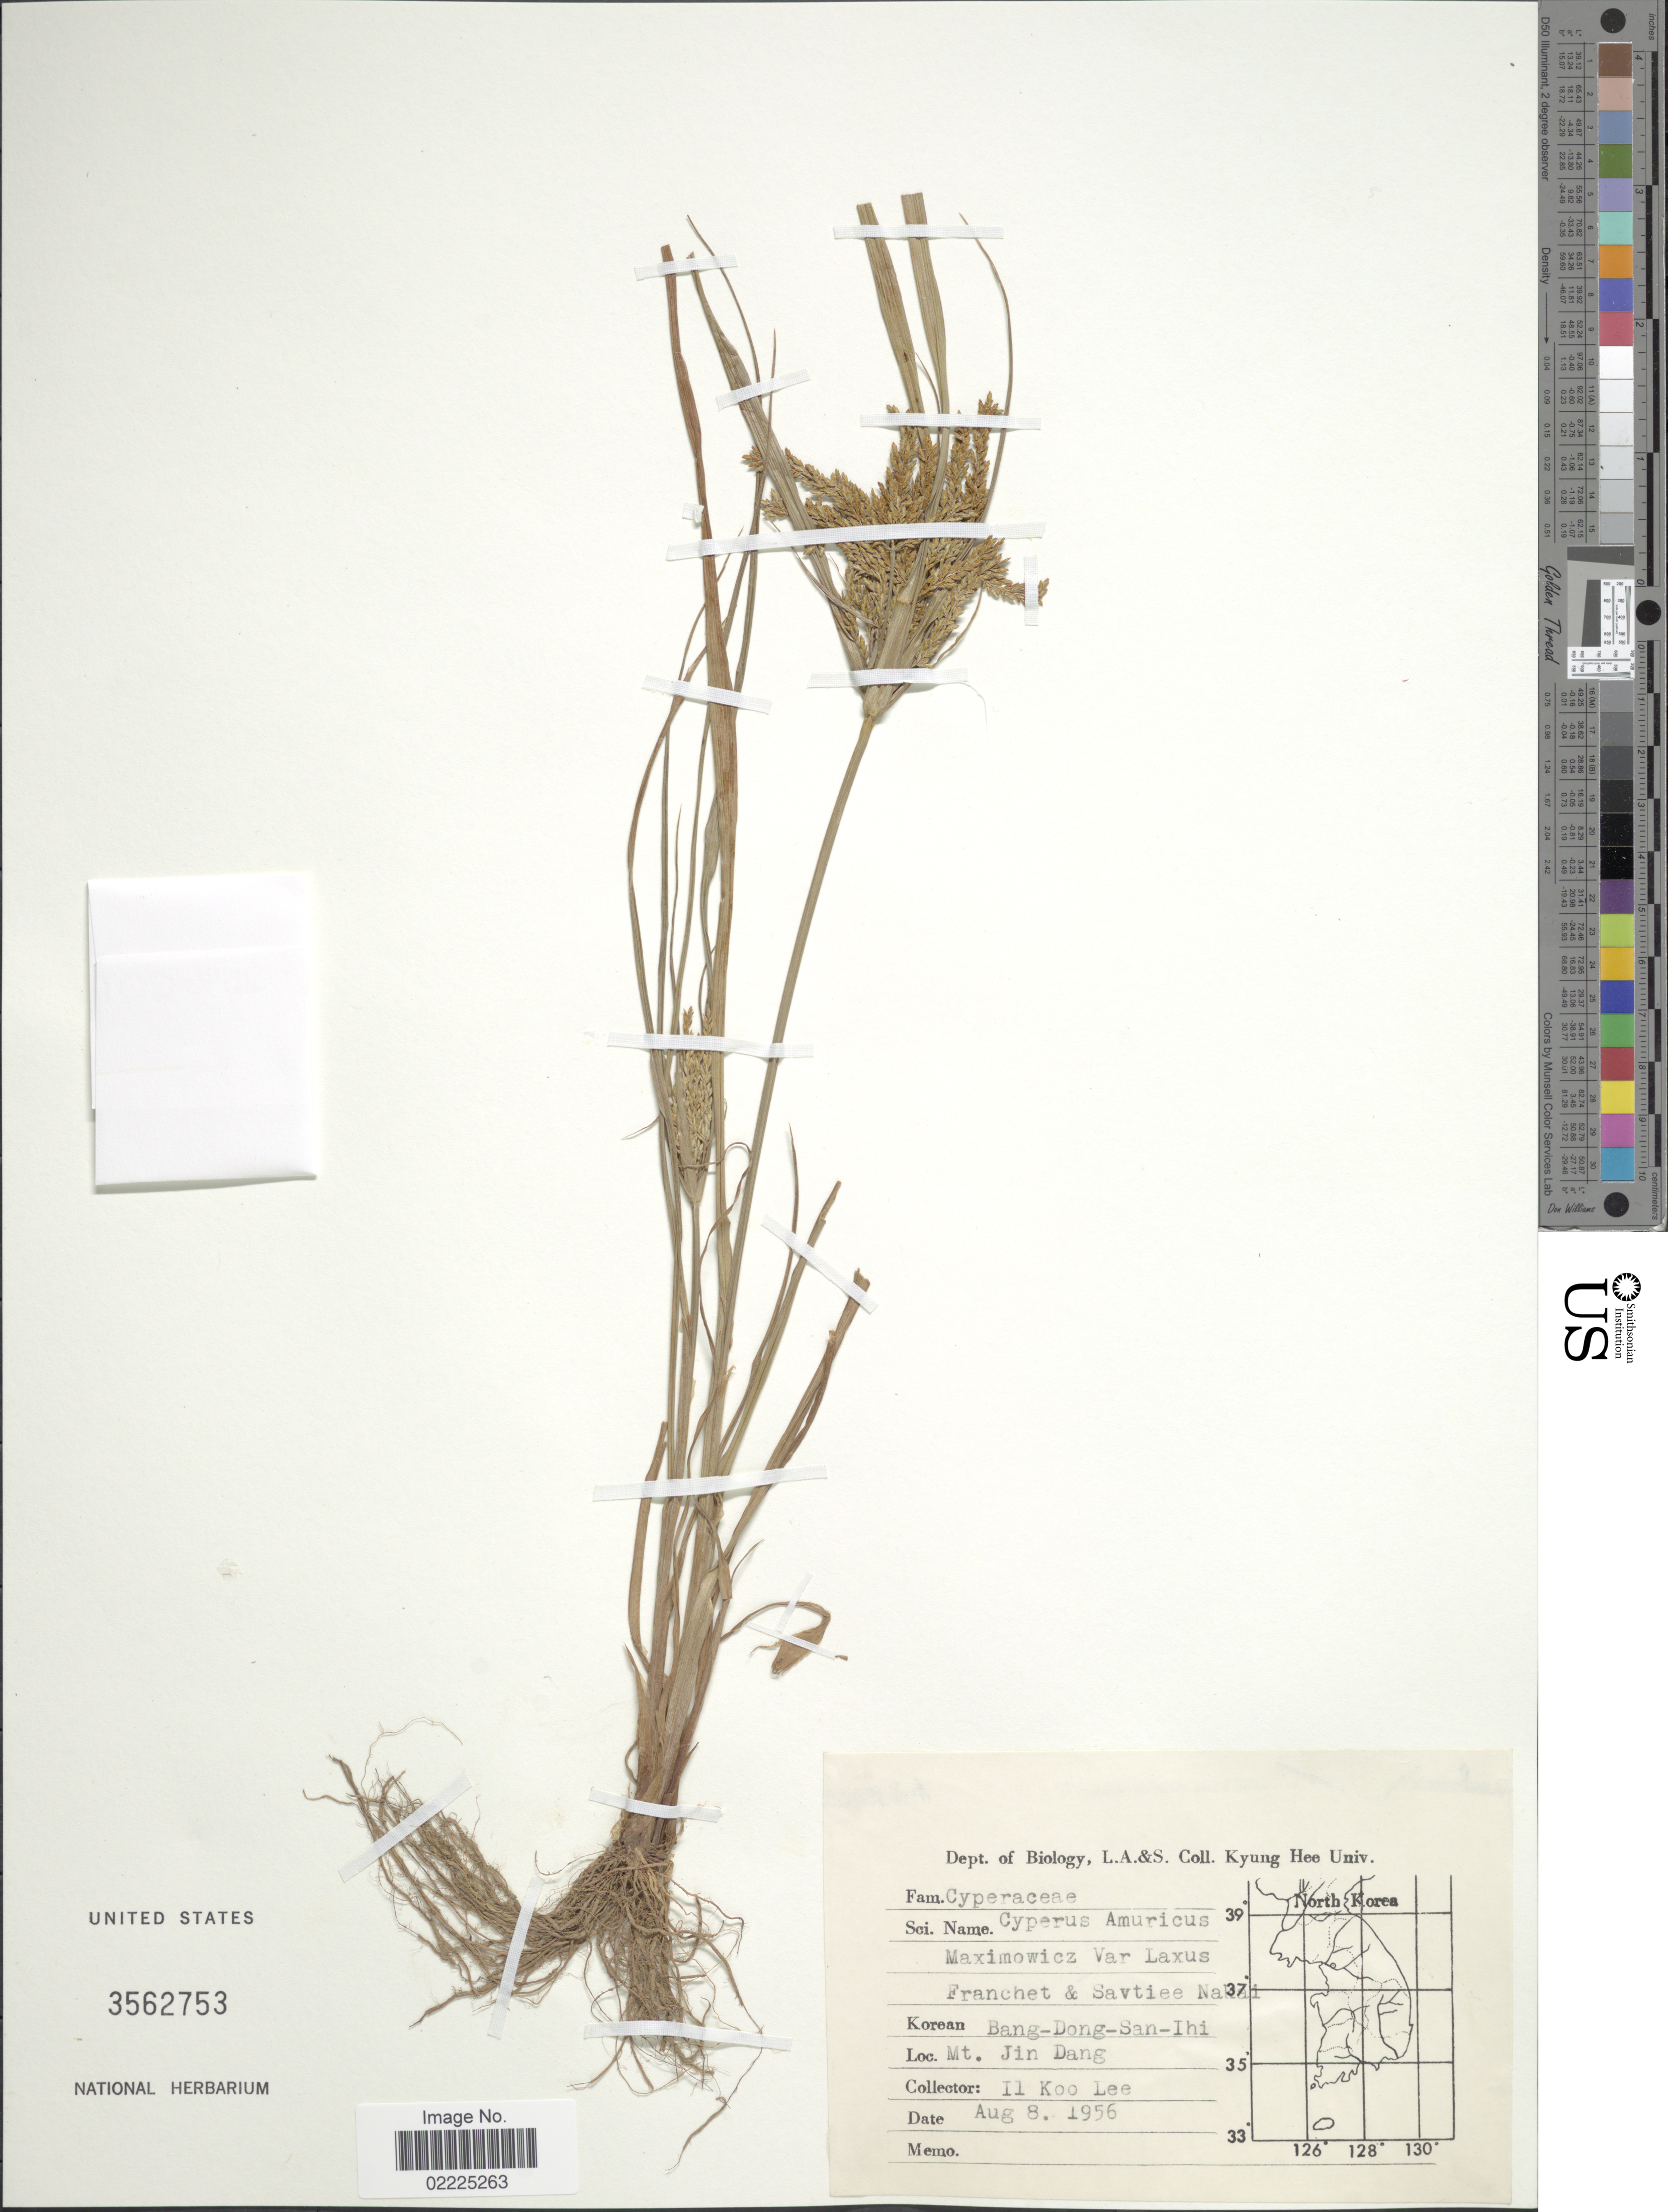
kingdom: Plantae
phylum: Tracheophyta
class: Liliopsida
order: Poales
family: Cyperaceae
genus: Cyperus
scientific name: Cyperus amuricus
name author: Maxim.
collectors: Il-Ko Lee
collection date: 1956-08-08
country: South Korea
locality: Mt. Jin Dang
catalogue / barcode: US 3562753